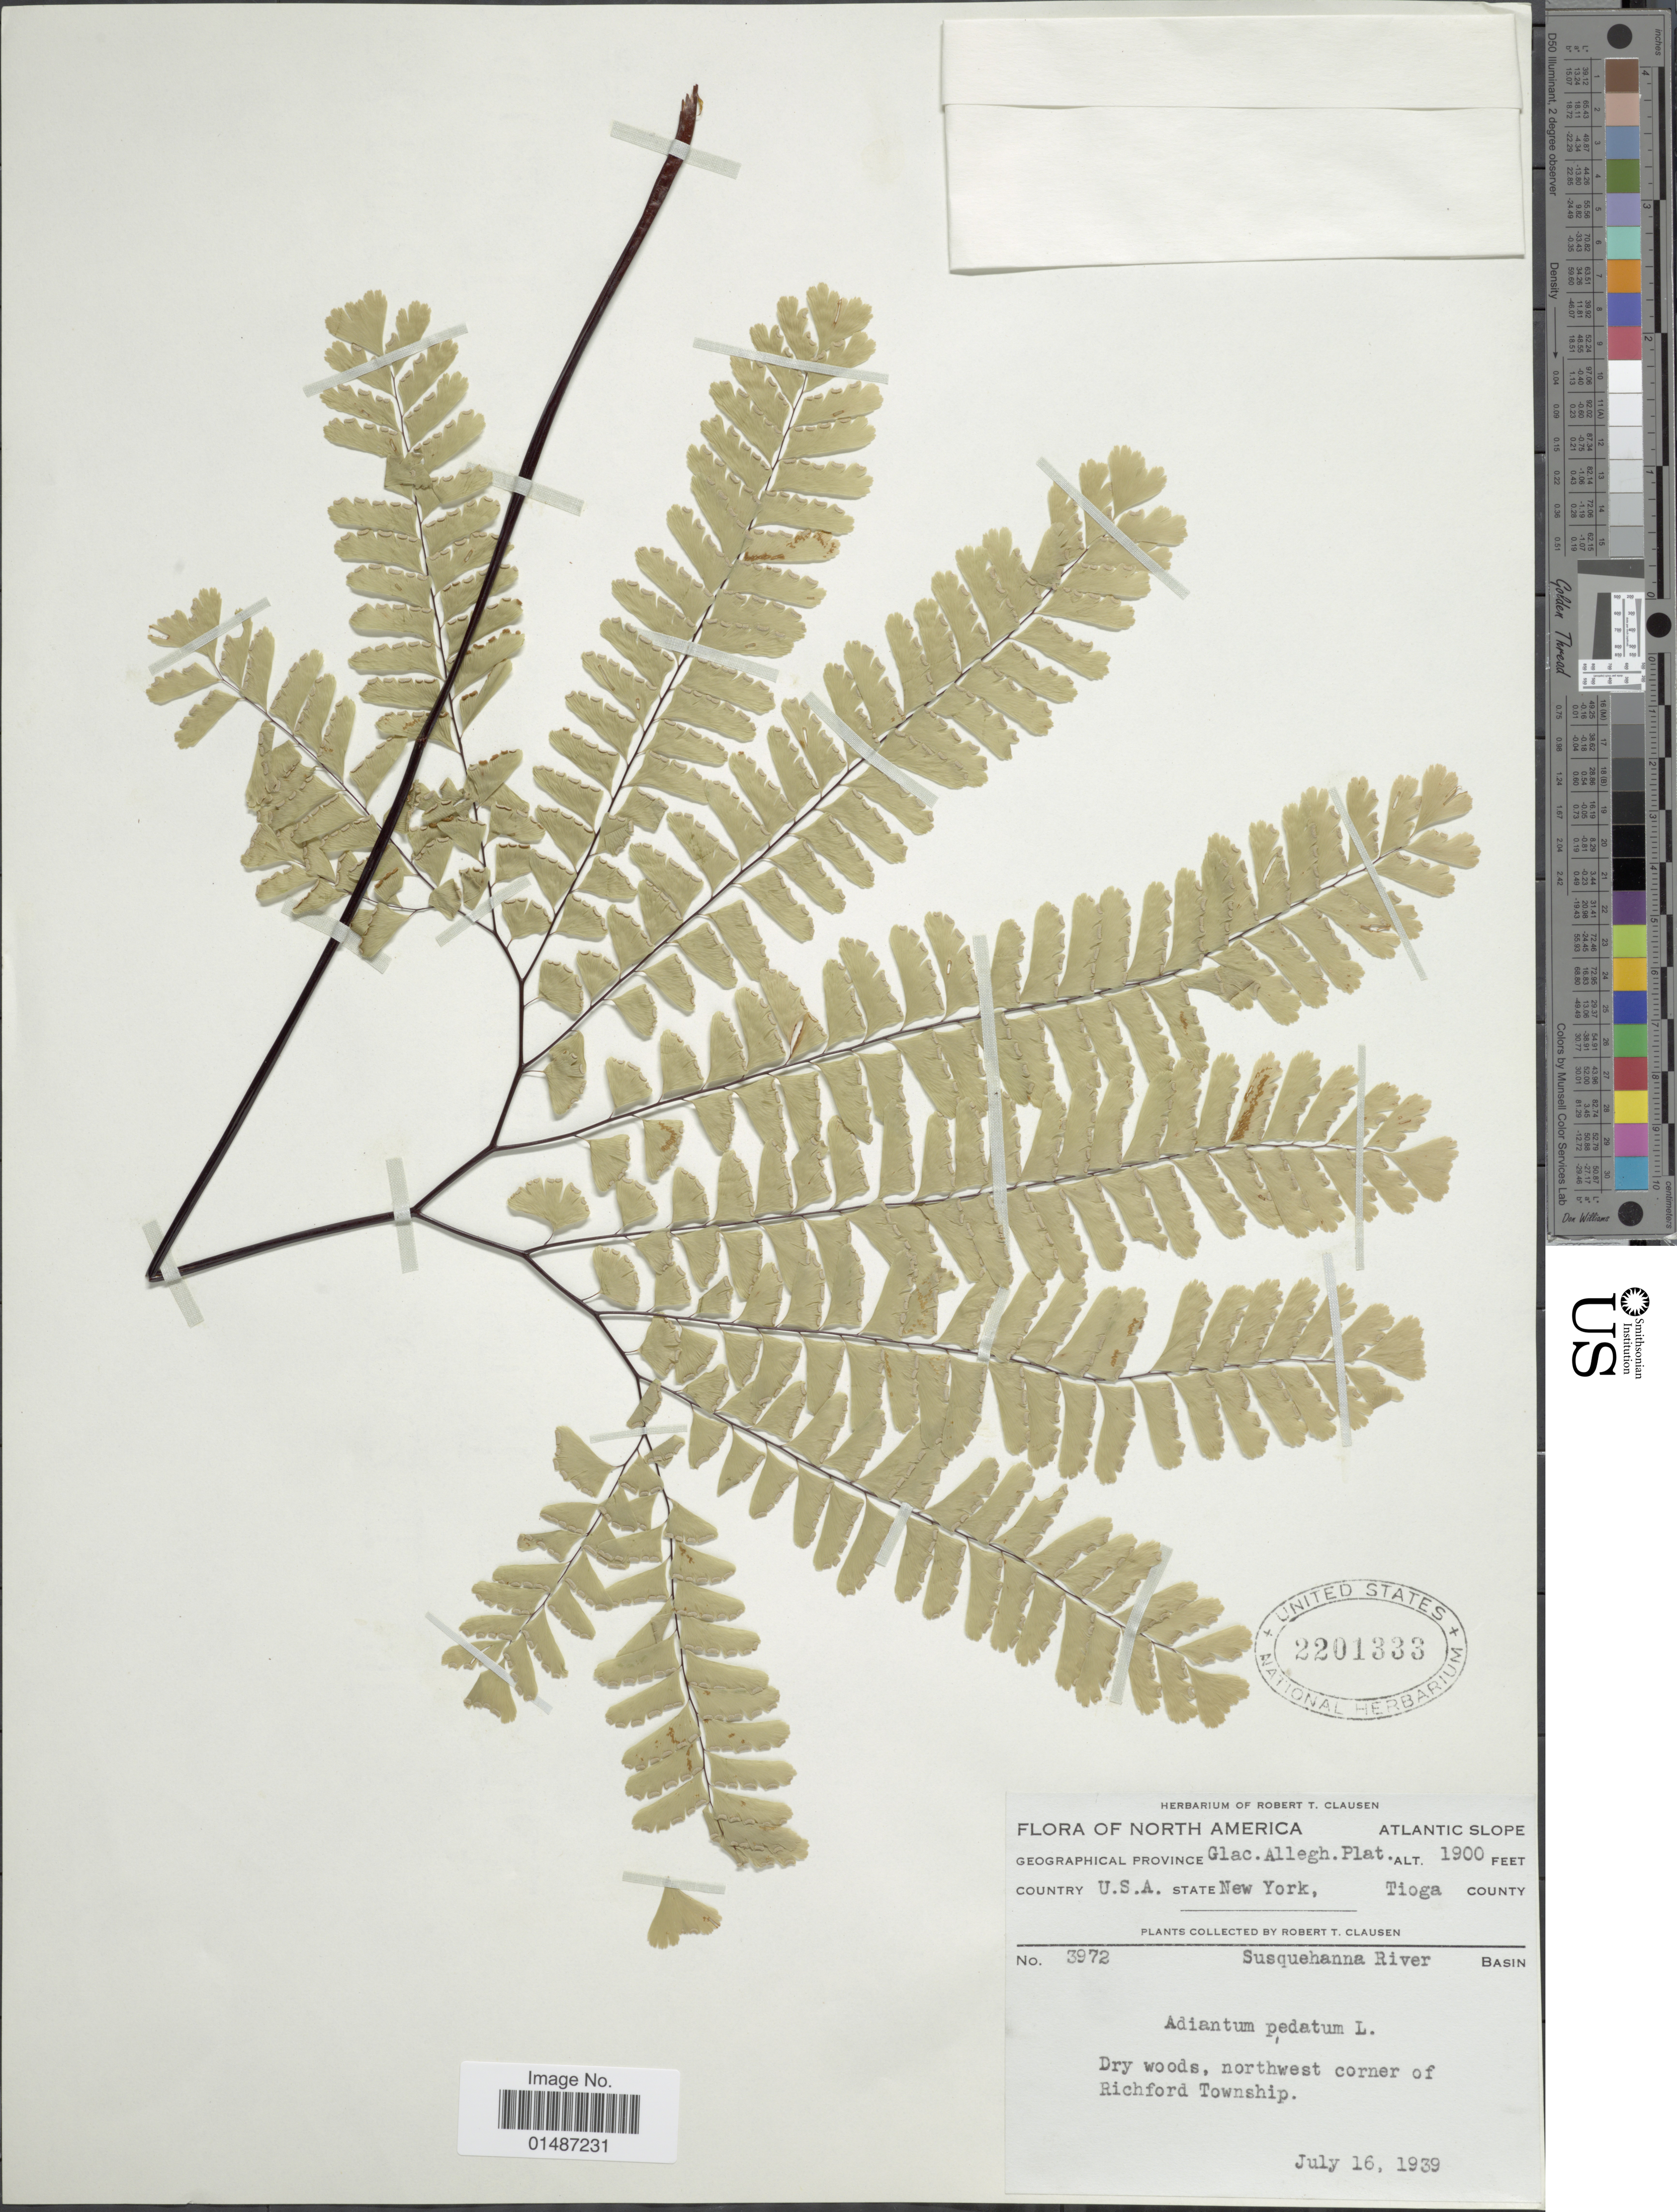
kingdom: Plantae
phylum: Tracheophyta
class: Polypodiopsida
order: Polypodiales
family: Pteridaceae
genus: Adiantum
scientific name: Adiantum pedatum var. pedatum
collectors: R. T. Clausen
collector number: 3972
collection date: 1939-07-16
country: United States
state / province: New York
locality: Atlantic Slope. Geographical Province Glac. Allegh. Plat. Tioga County. Susquehanna River Basin. Dry woods, northwest corner of Richford Township.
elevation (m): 579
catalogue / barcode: US 2201333